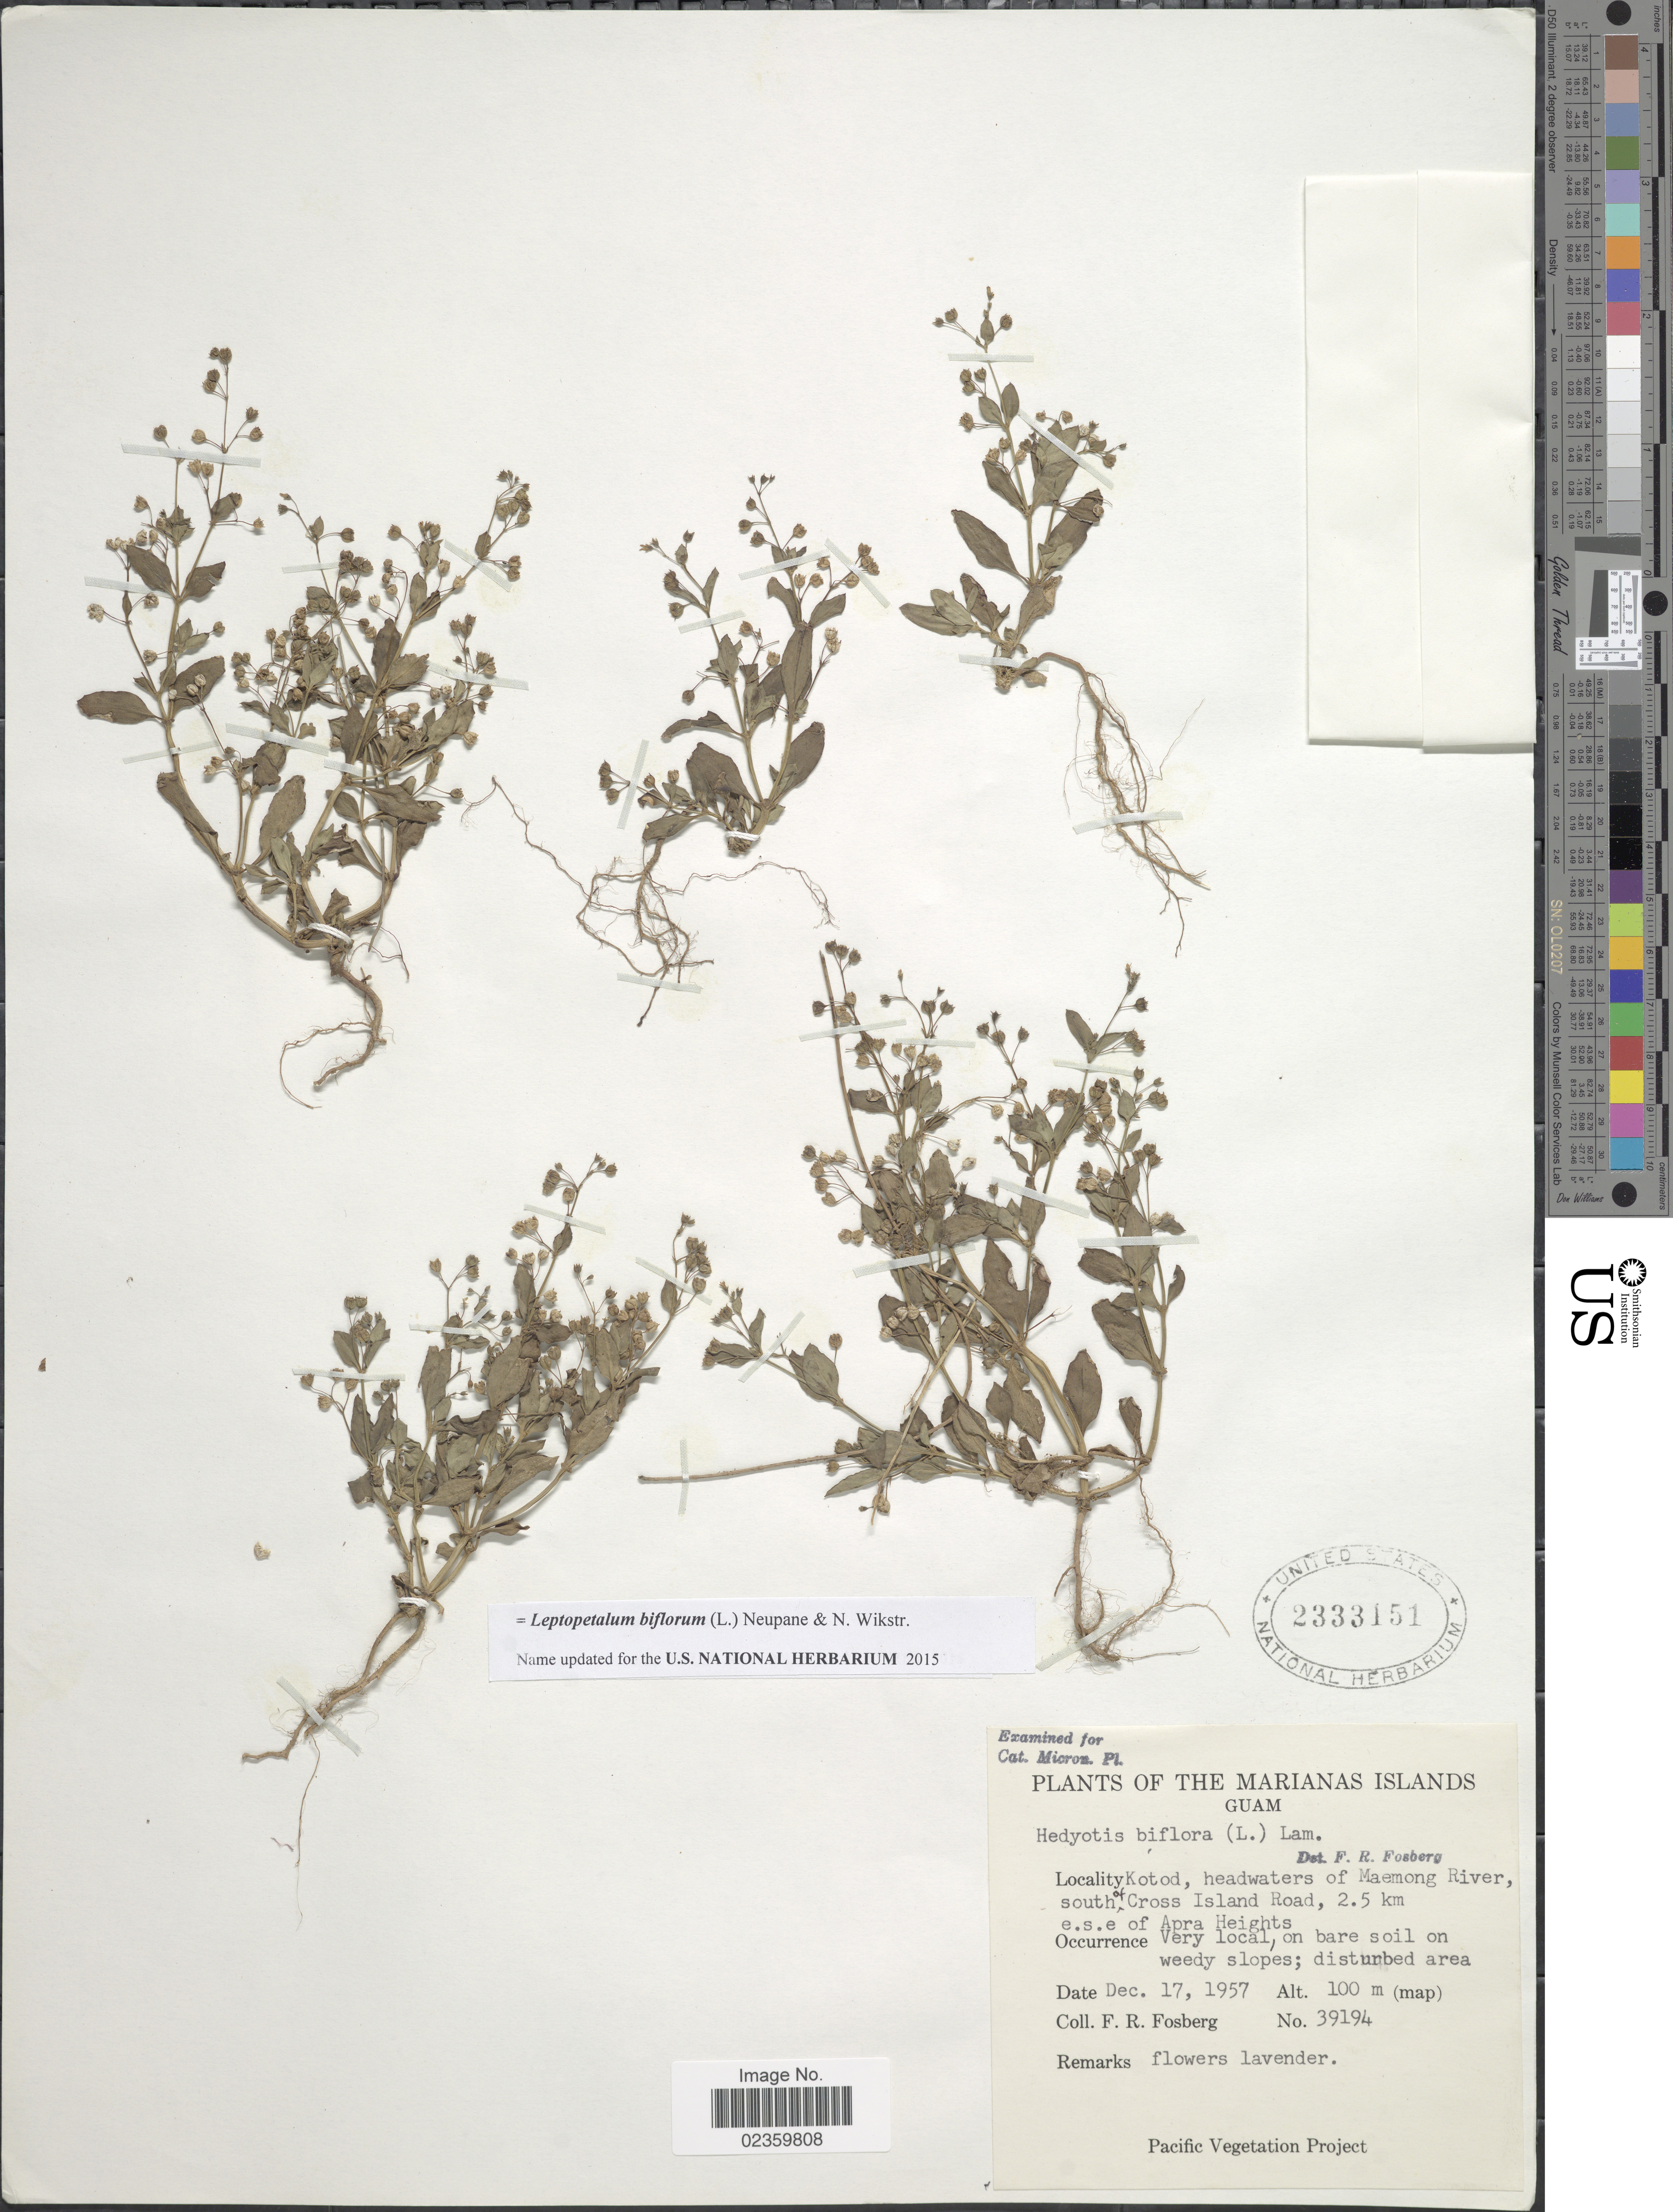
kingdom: Plantae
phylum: Tracheophyta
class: Magnoliopsida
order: Gentianales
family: Rubiaceae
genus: Leptopetalum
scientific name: Leptopetalum biflorum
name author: (L.) Neupane & N. Wikstr.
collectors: F. R. Fosberg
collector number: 39194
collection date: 1957-12-17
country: Guam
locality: The Marianas Islands, Kotod, headwaters of Maemong River, South of Cross Island Road, 2.5 km e.s.e. of Apra Heights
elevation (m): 100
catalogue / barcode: US 2333151